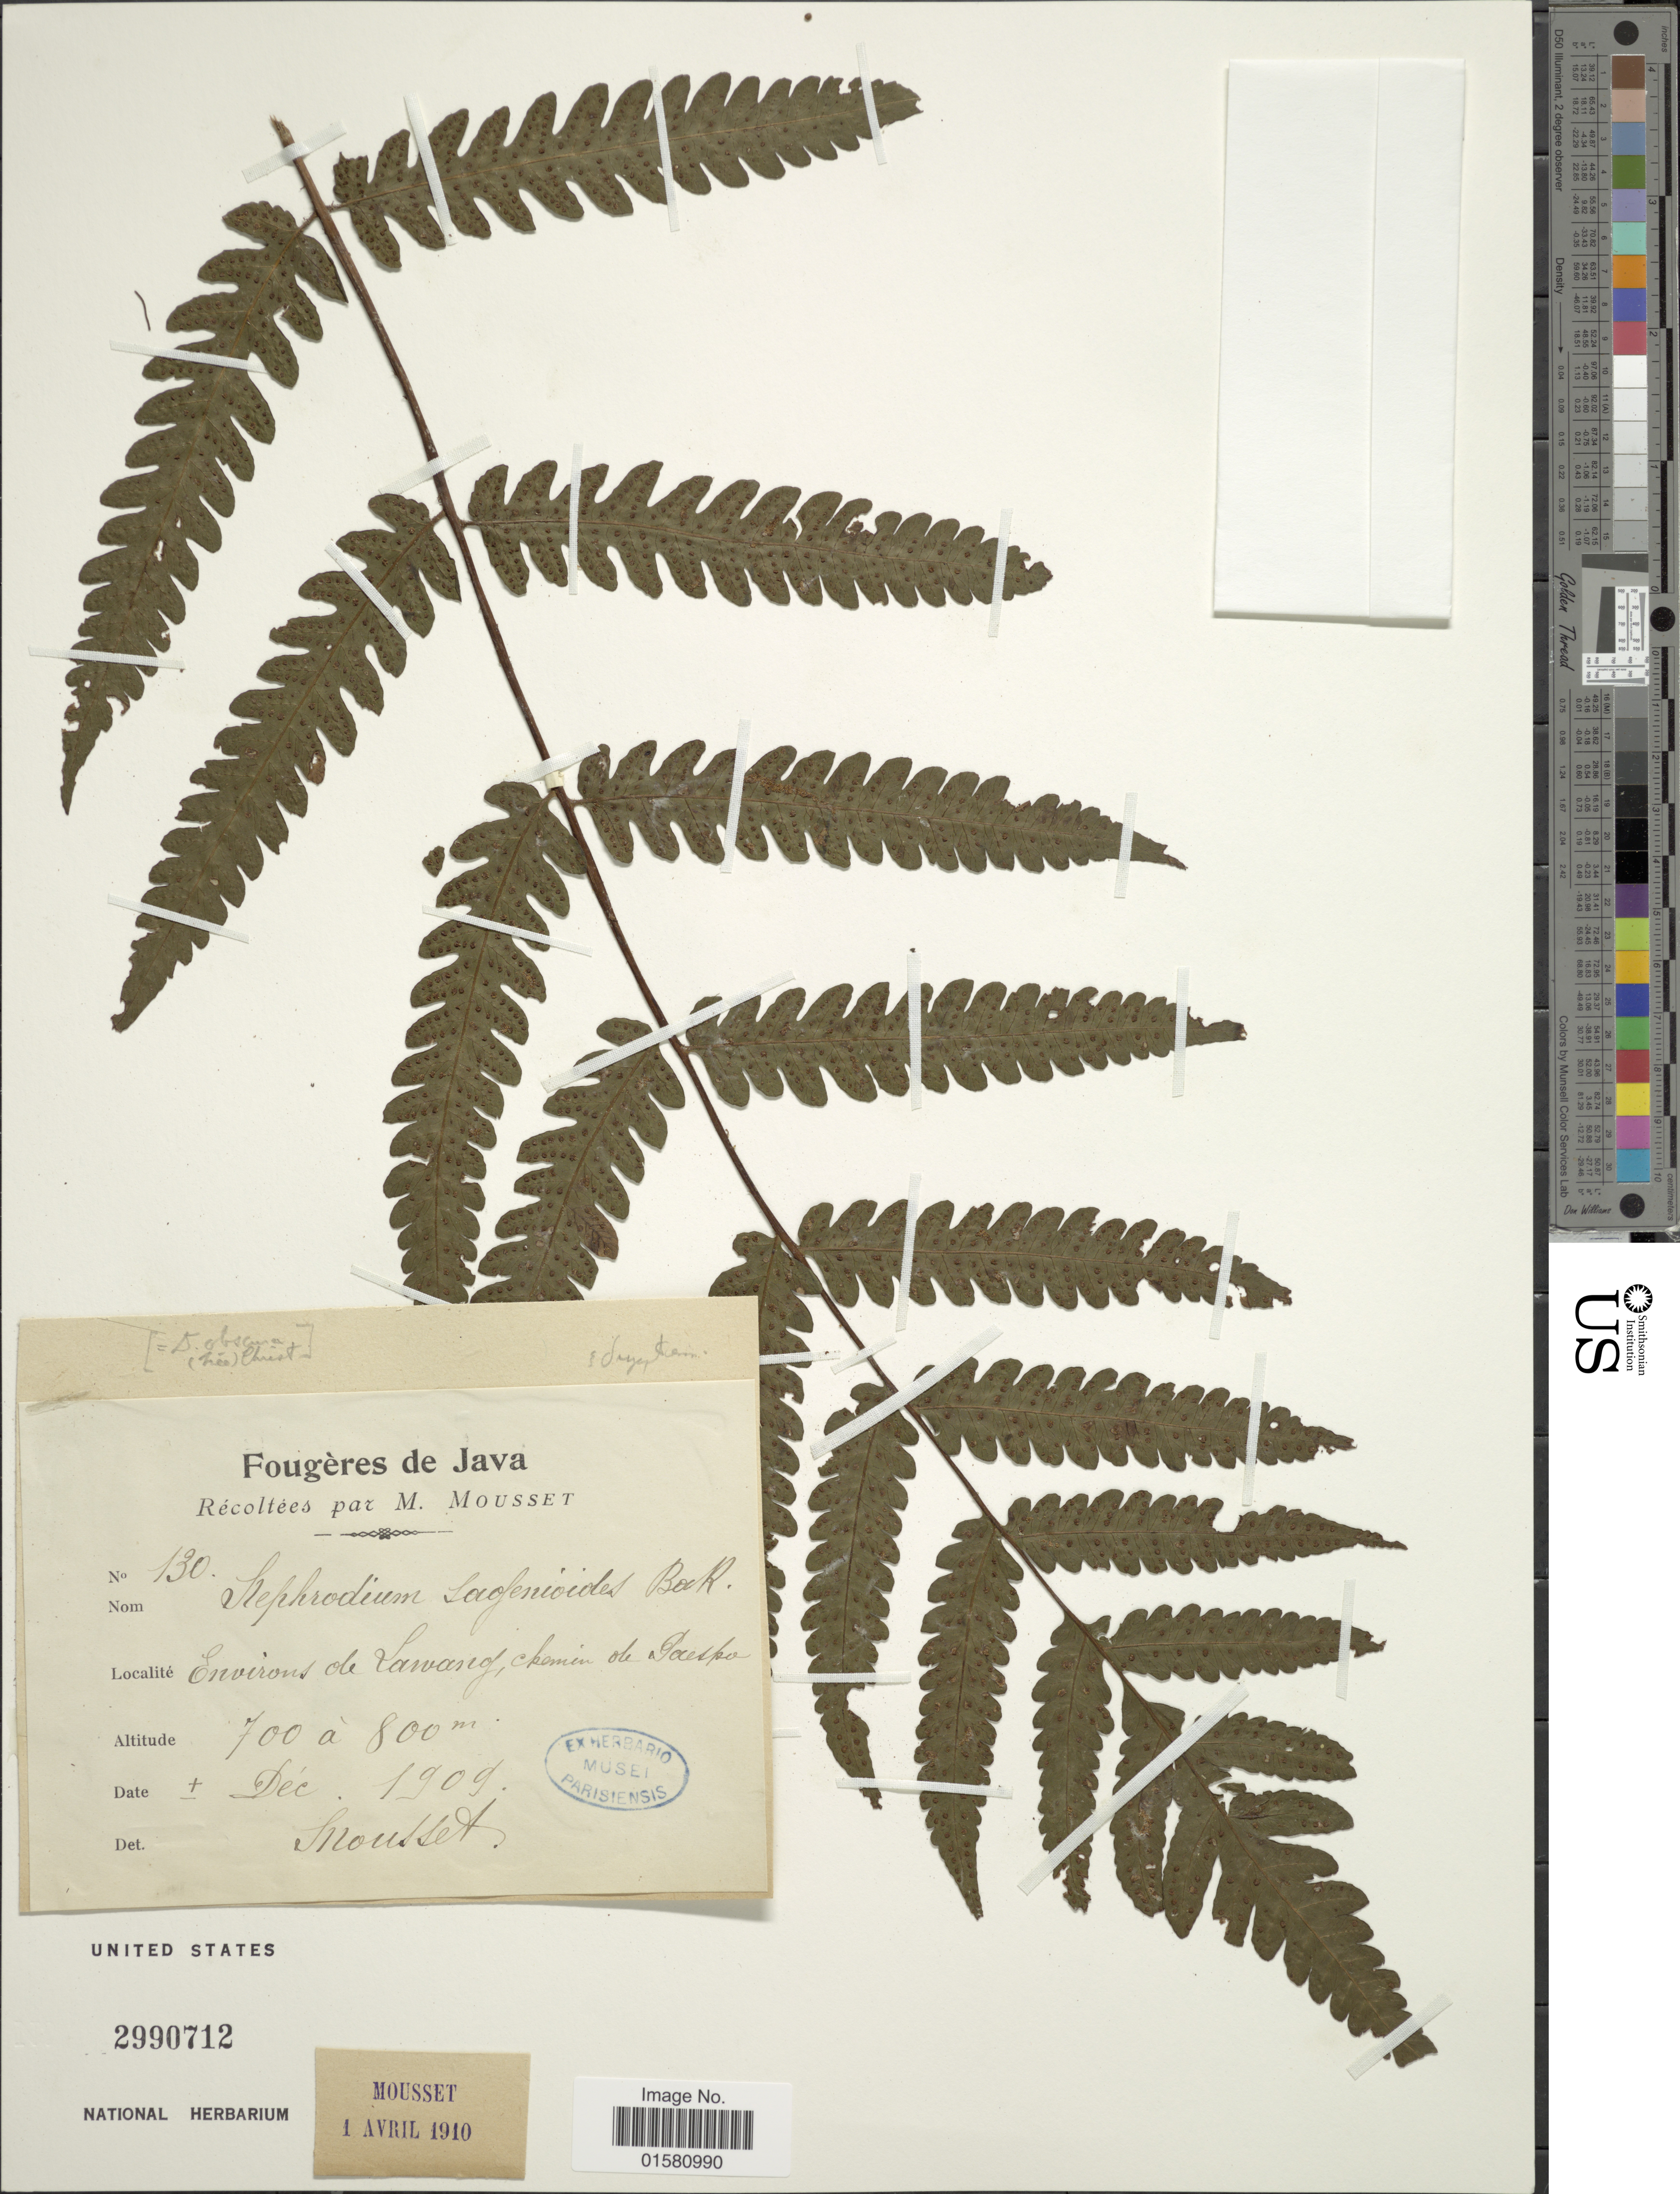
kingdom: Plantae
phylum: Tracheophyta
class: Polypodiopsida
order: Polypodiales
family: Tectariaceae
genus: Tectaria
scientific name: Tectaria dissecta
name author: (G. Forst.) Lellinger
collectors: Mousset, --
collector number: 130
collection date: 1909-12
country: Indonesia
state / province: Java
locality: Environs de Lawang, chemin de Paespo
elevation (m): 700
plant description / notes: Corrected "Environs de Lavang chemin of Parpo" to Environs de Lawang, chemin de Paespo.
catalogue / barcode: US 2990712